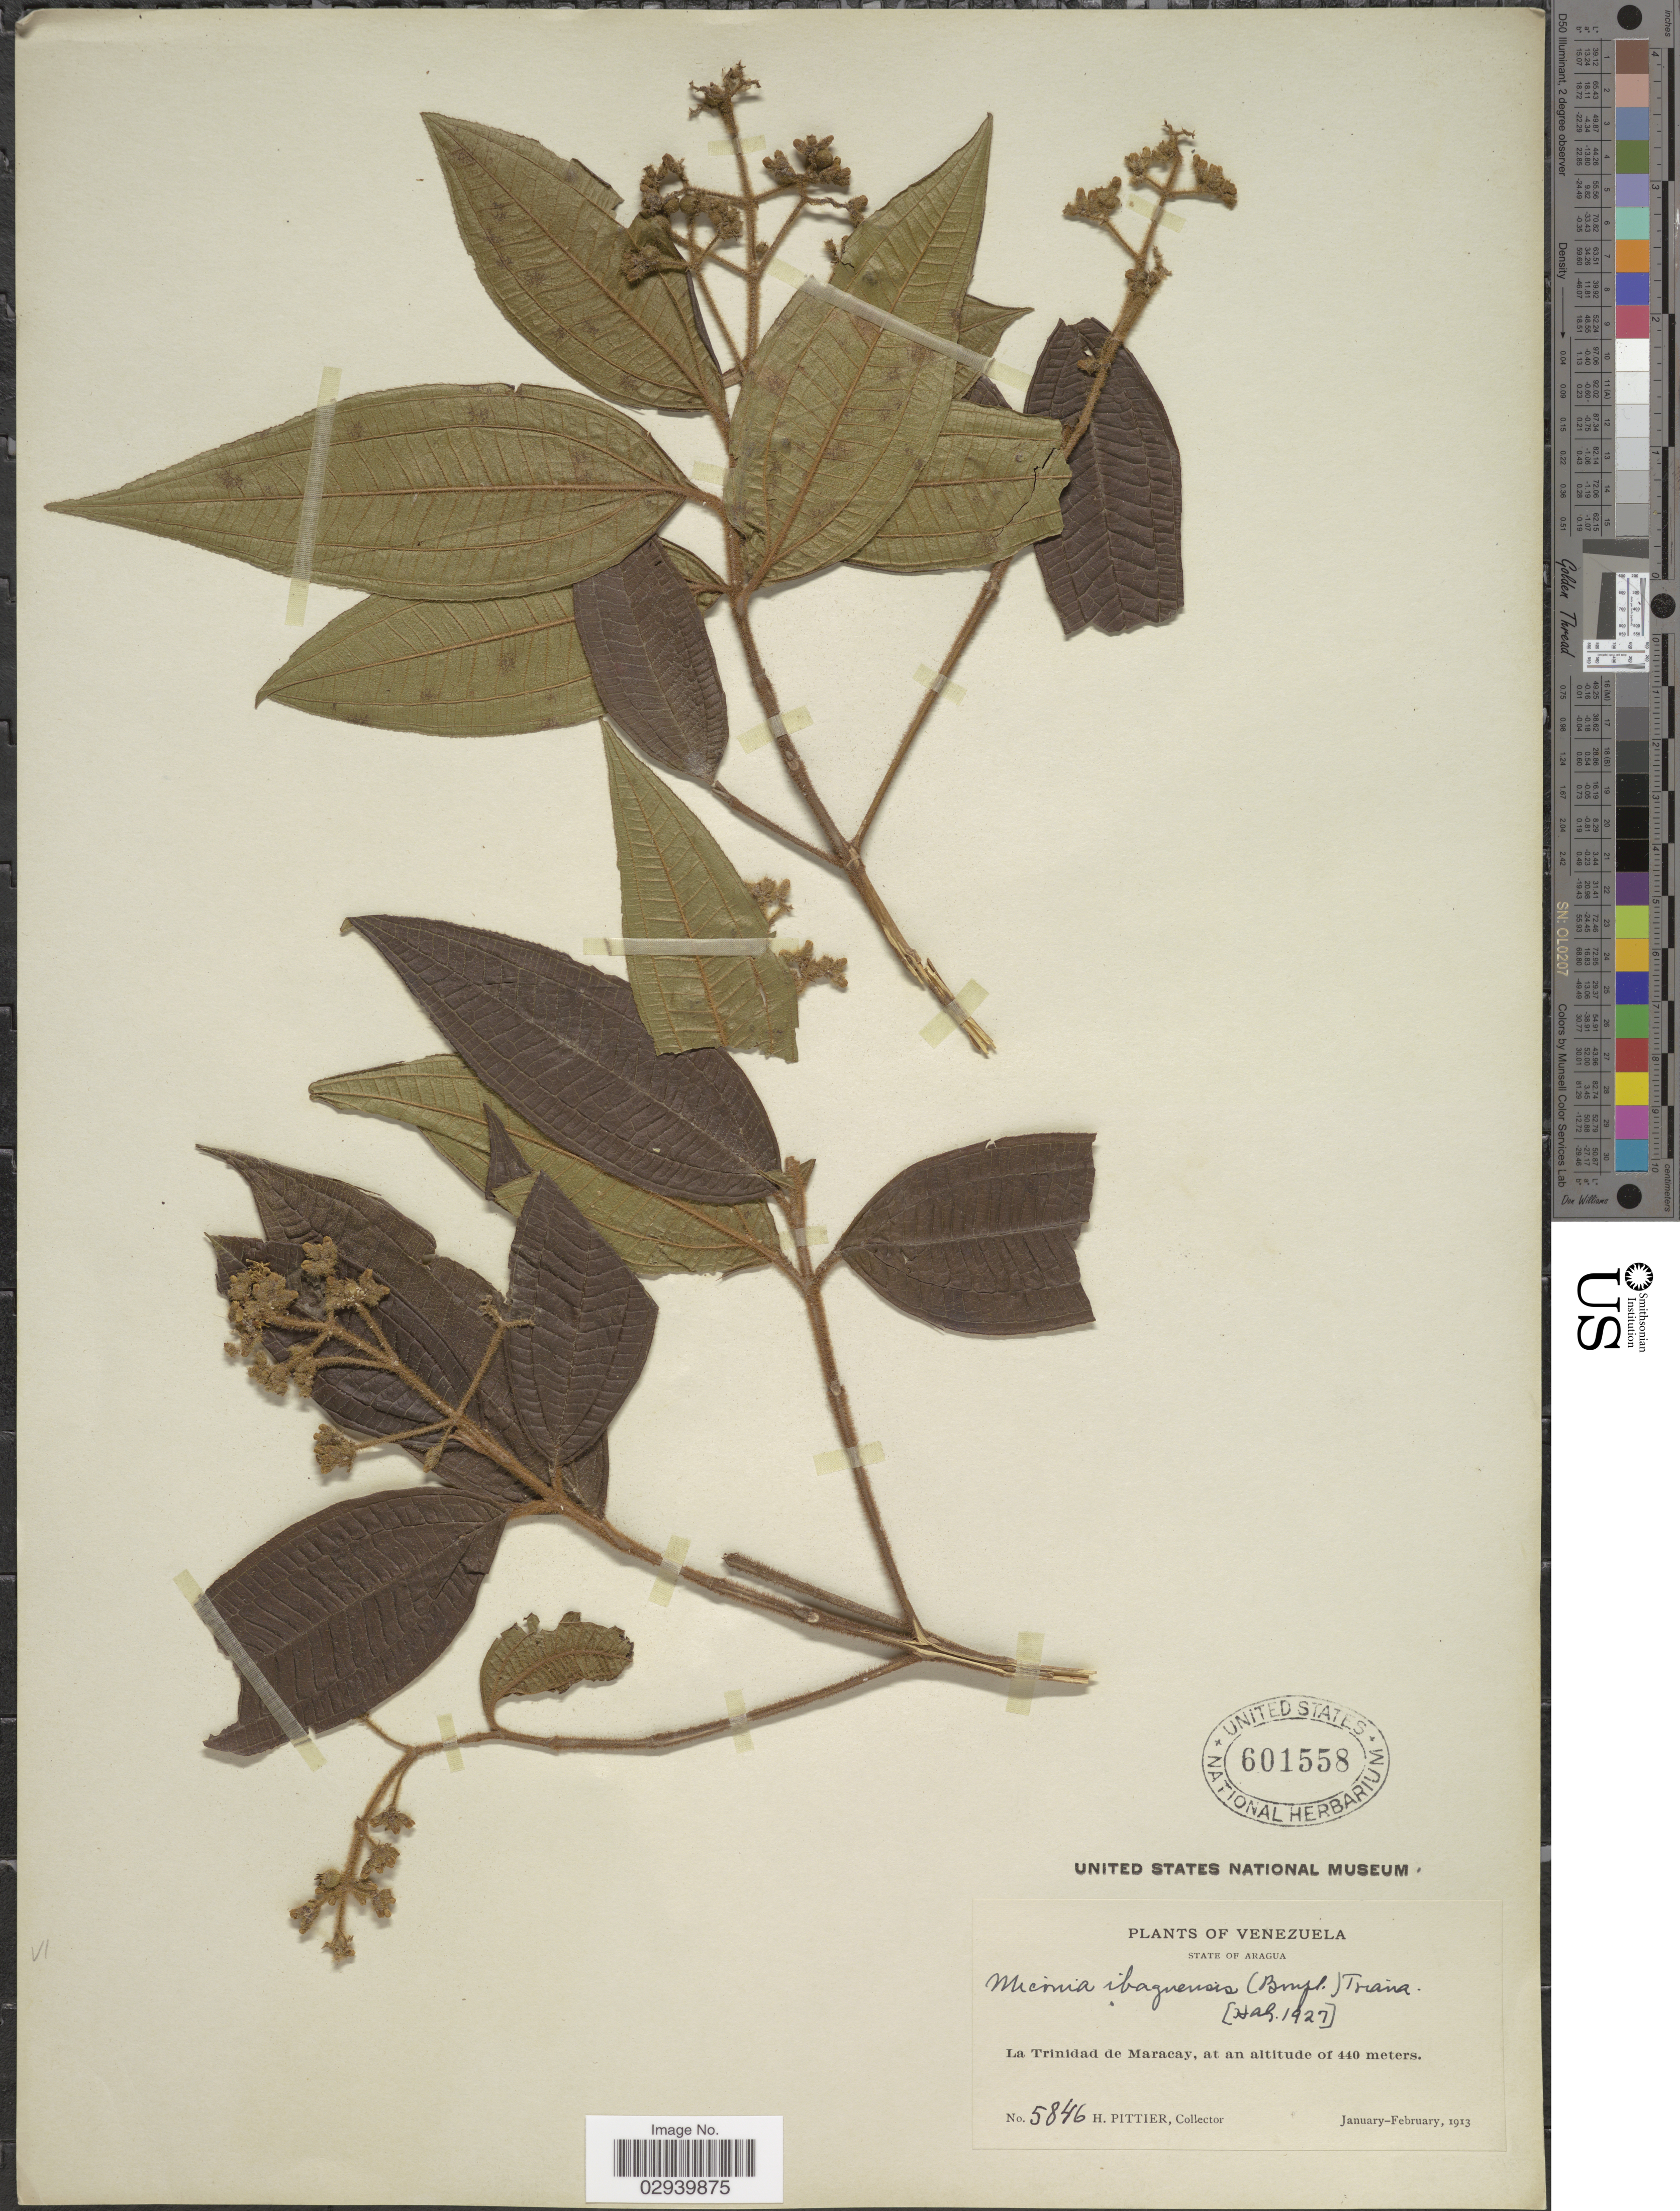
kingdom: Plantae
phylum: Tracheophyta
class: Magnoliopsida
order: Myrtales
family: Melastomataceae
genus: Miconia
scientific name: Miconia ibaguensis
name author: (Bonpl.) Triana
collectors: H. F. Pittier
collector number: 5846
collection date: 1913-01/1913-02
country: Venezuela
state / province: Aragua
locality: State of Aragua. La Trinidad de Maracay.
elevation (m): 440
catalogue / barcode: US 601558